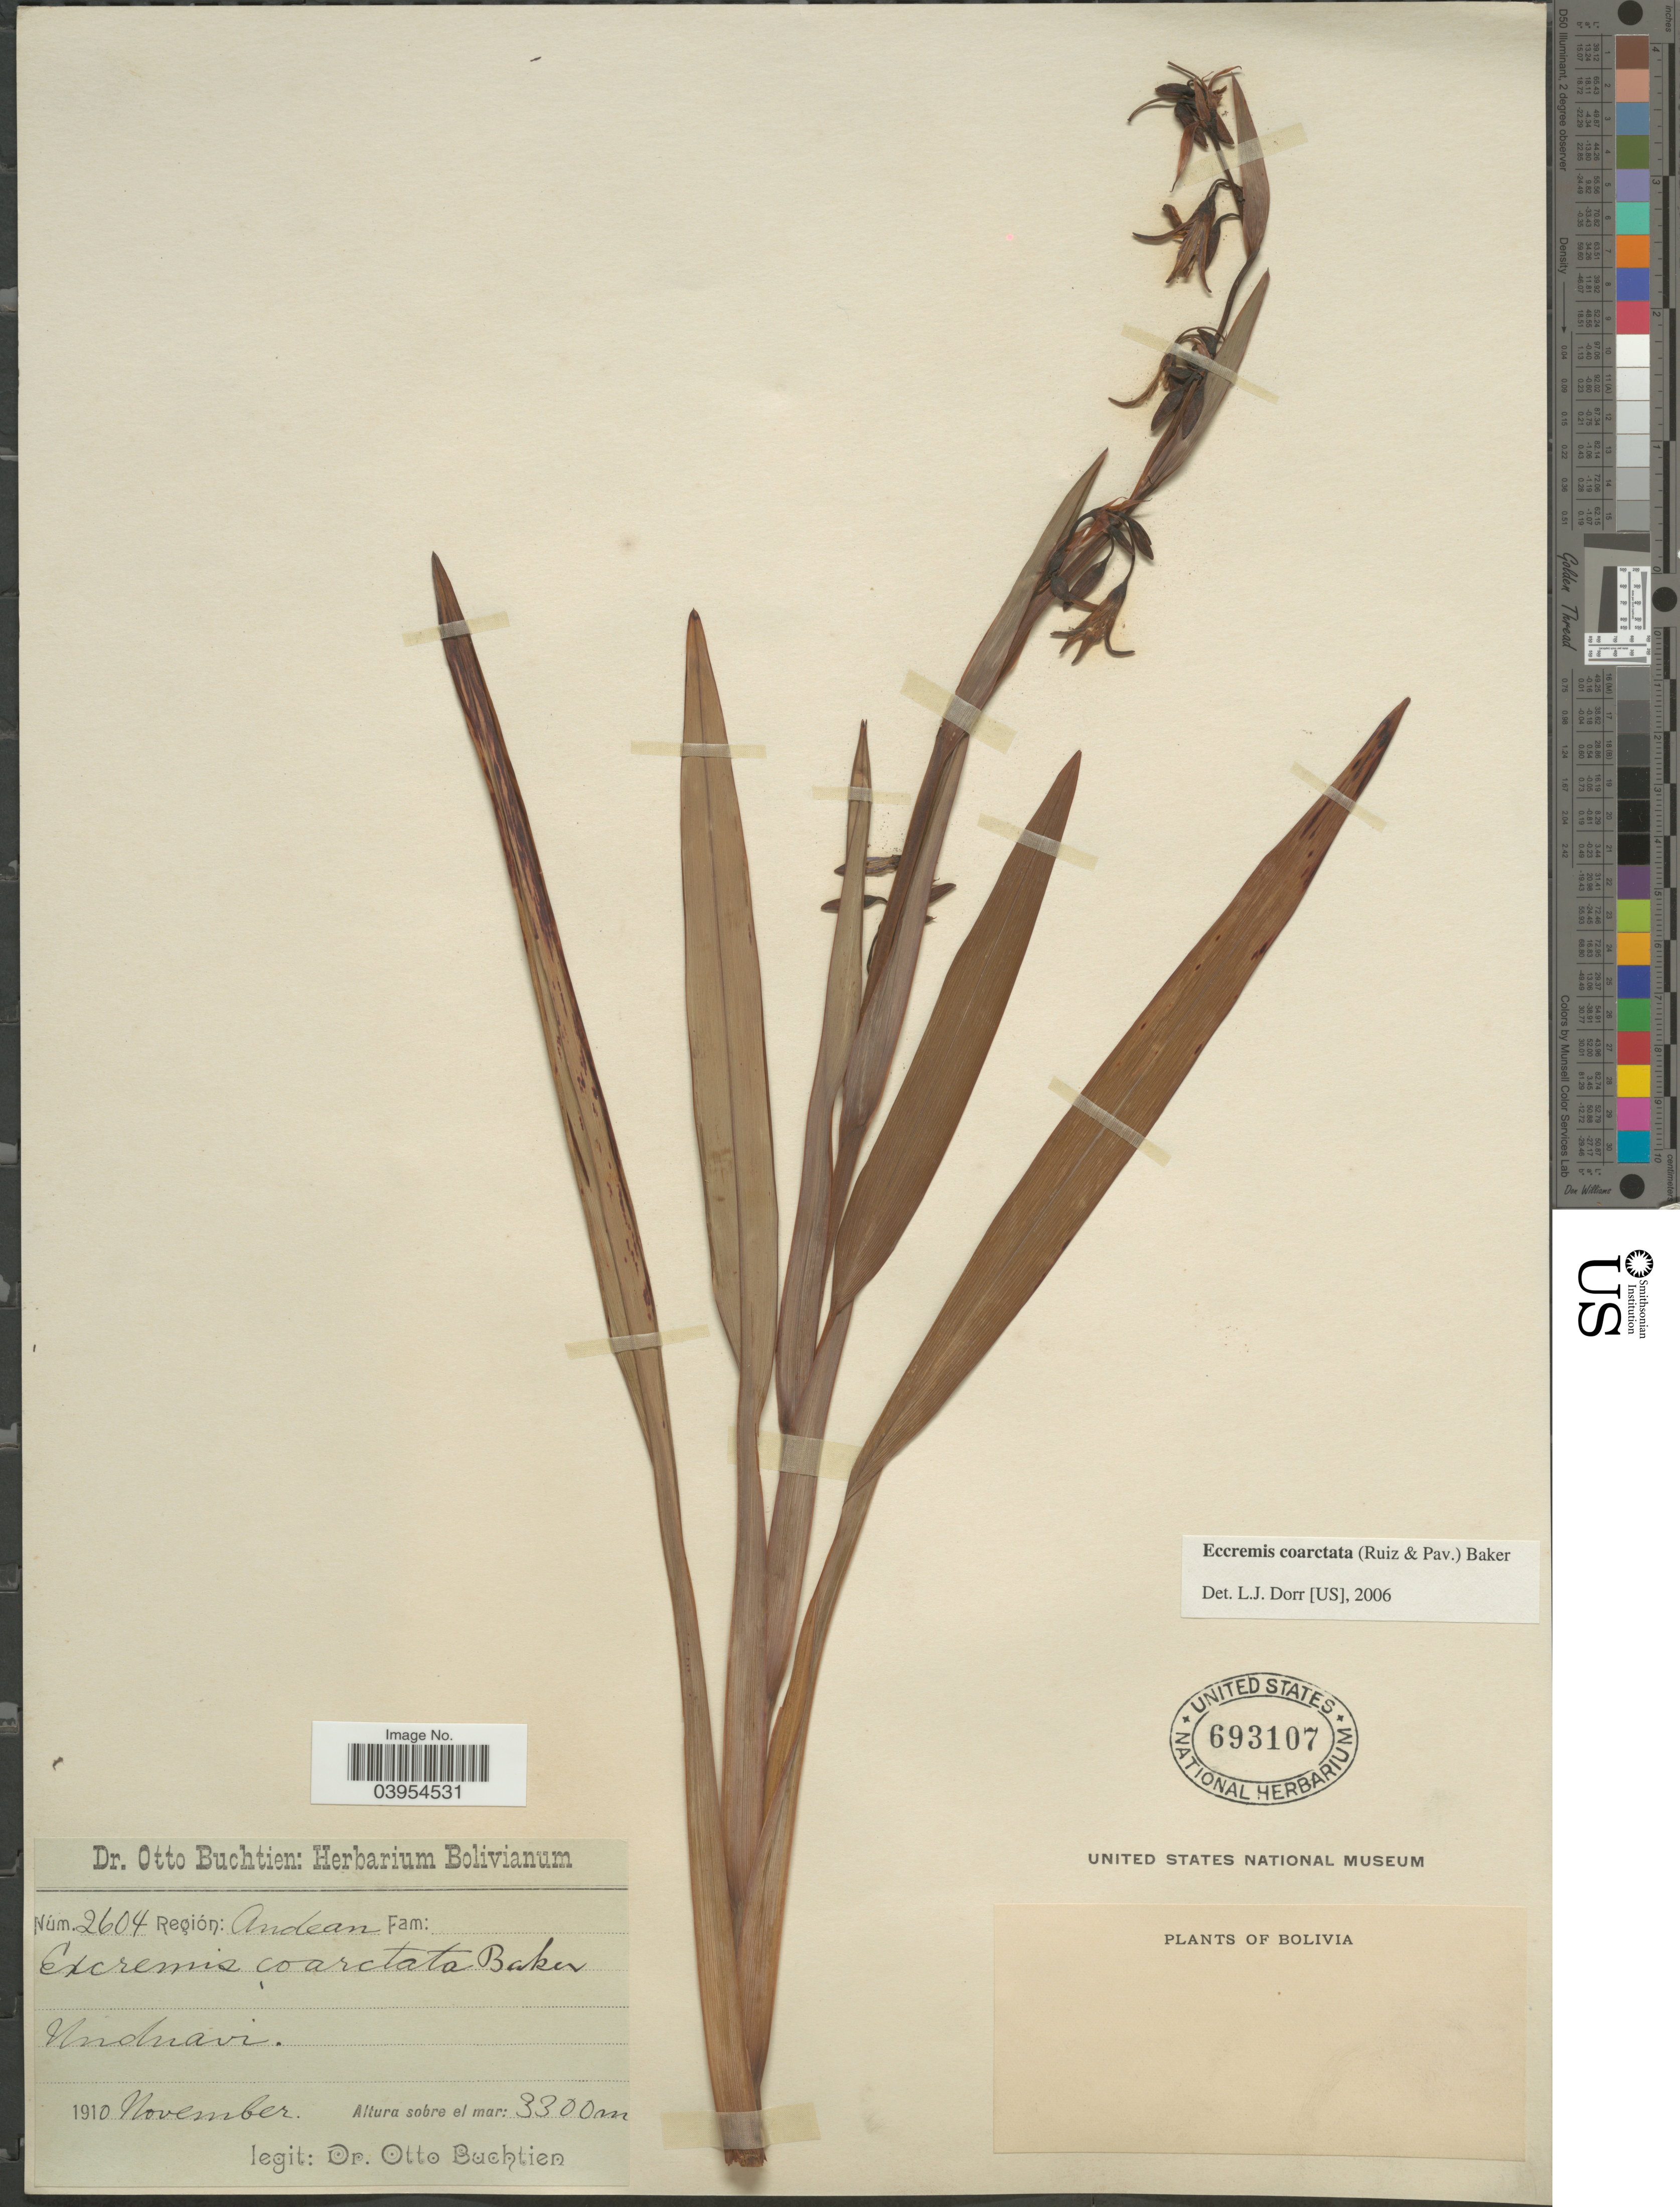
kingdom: Plantae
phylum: Tracheophyta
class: Liliopsida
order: Asparagales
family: Asphodelaceae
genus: Eccremis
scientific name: Eccremis coarctata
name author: Baker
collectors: O. Buchtien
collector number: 2604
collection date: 1910-11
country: Bolivia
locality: Región: Andean. Unduavi.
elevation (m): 3300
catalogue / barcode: US 693107